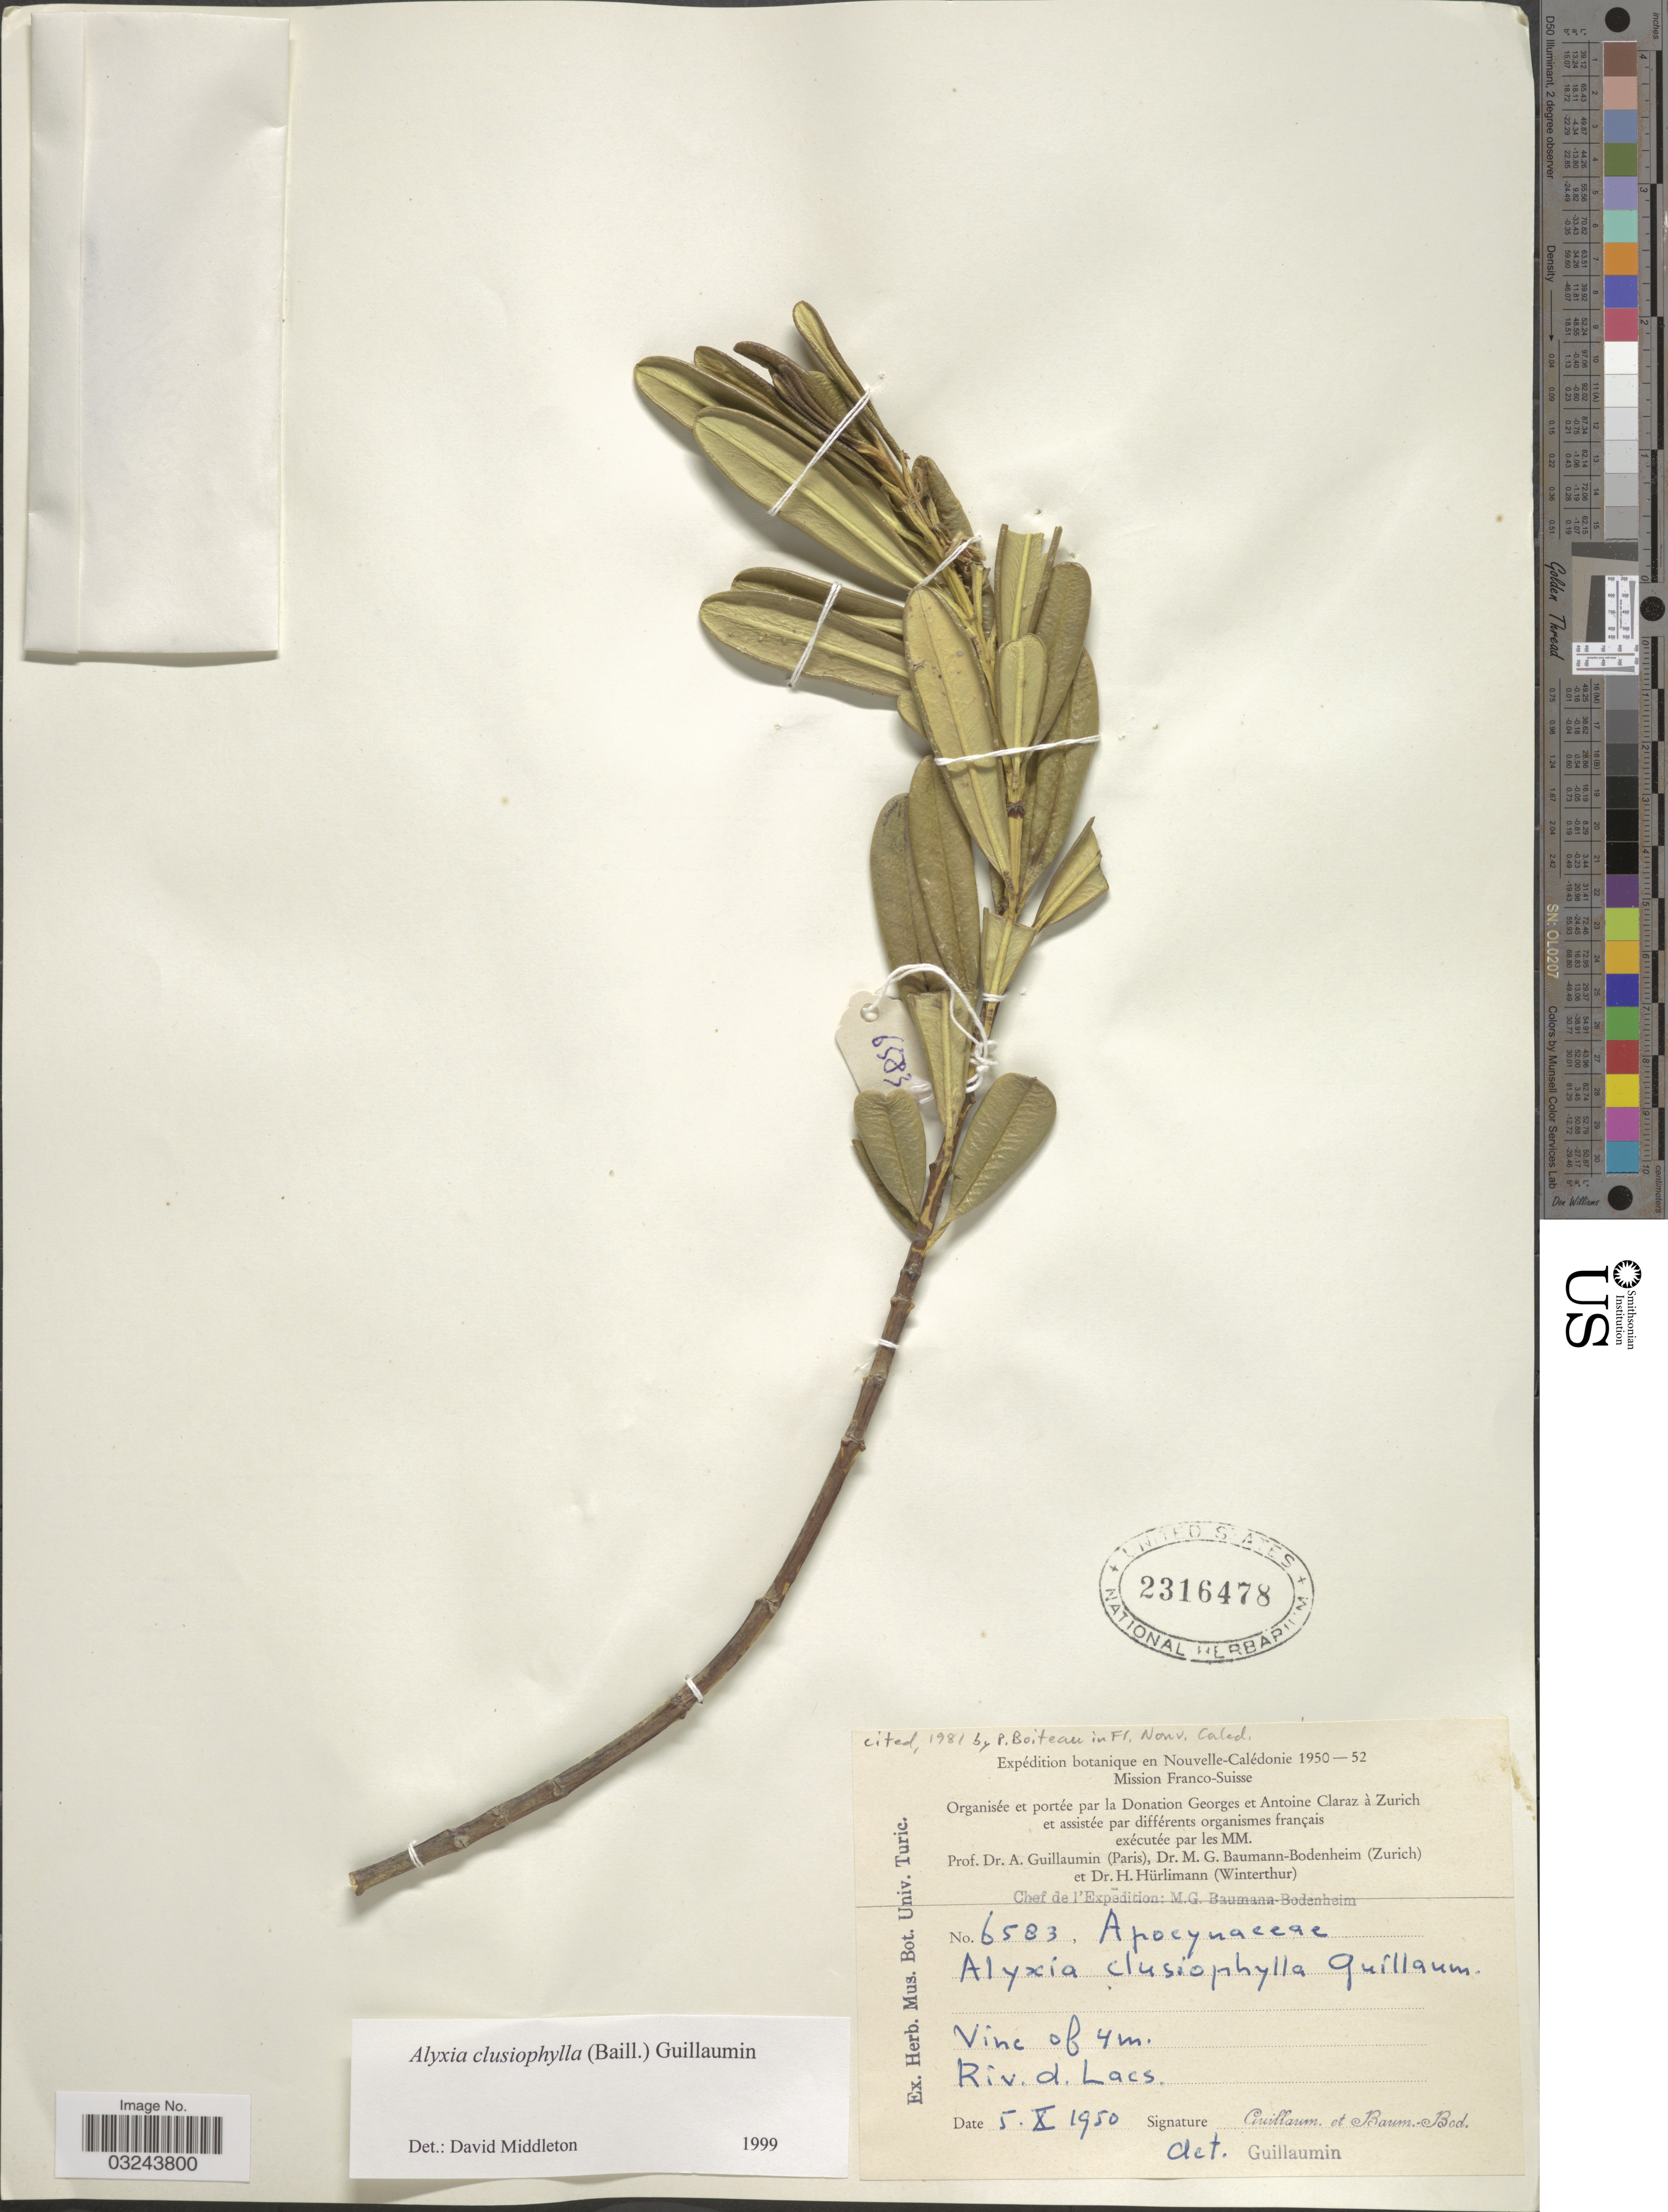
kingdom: Plantae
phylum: Tracheophyta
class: Magnoliopsida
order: Gentianales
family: Apocynaceae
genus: Alyxia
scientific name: Alyxia clusiophylla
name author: (Baill.) Guillaumin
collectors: A. Guillaumin & M. G. Baumann-Bodenheim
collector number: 6583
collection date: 1950-10-05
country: New Caledonia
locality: Nouvelle-Calédonie. Riv. d. Lacs.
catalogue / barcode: US 2316478